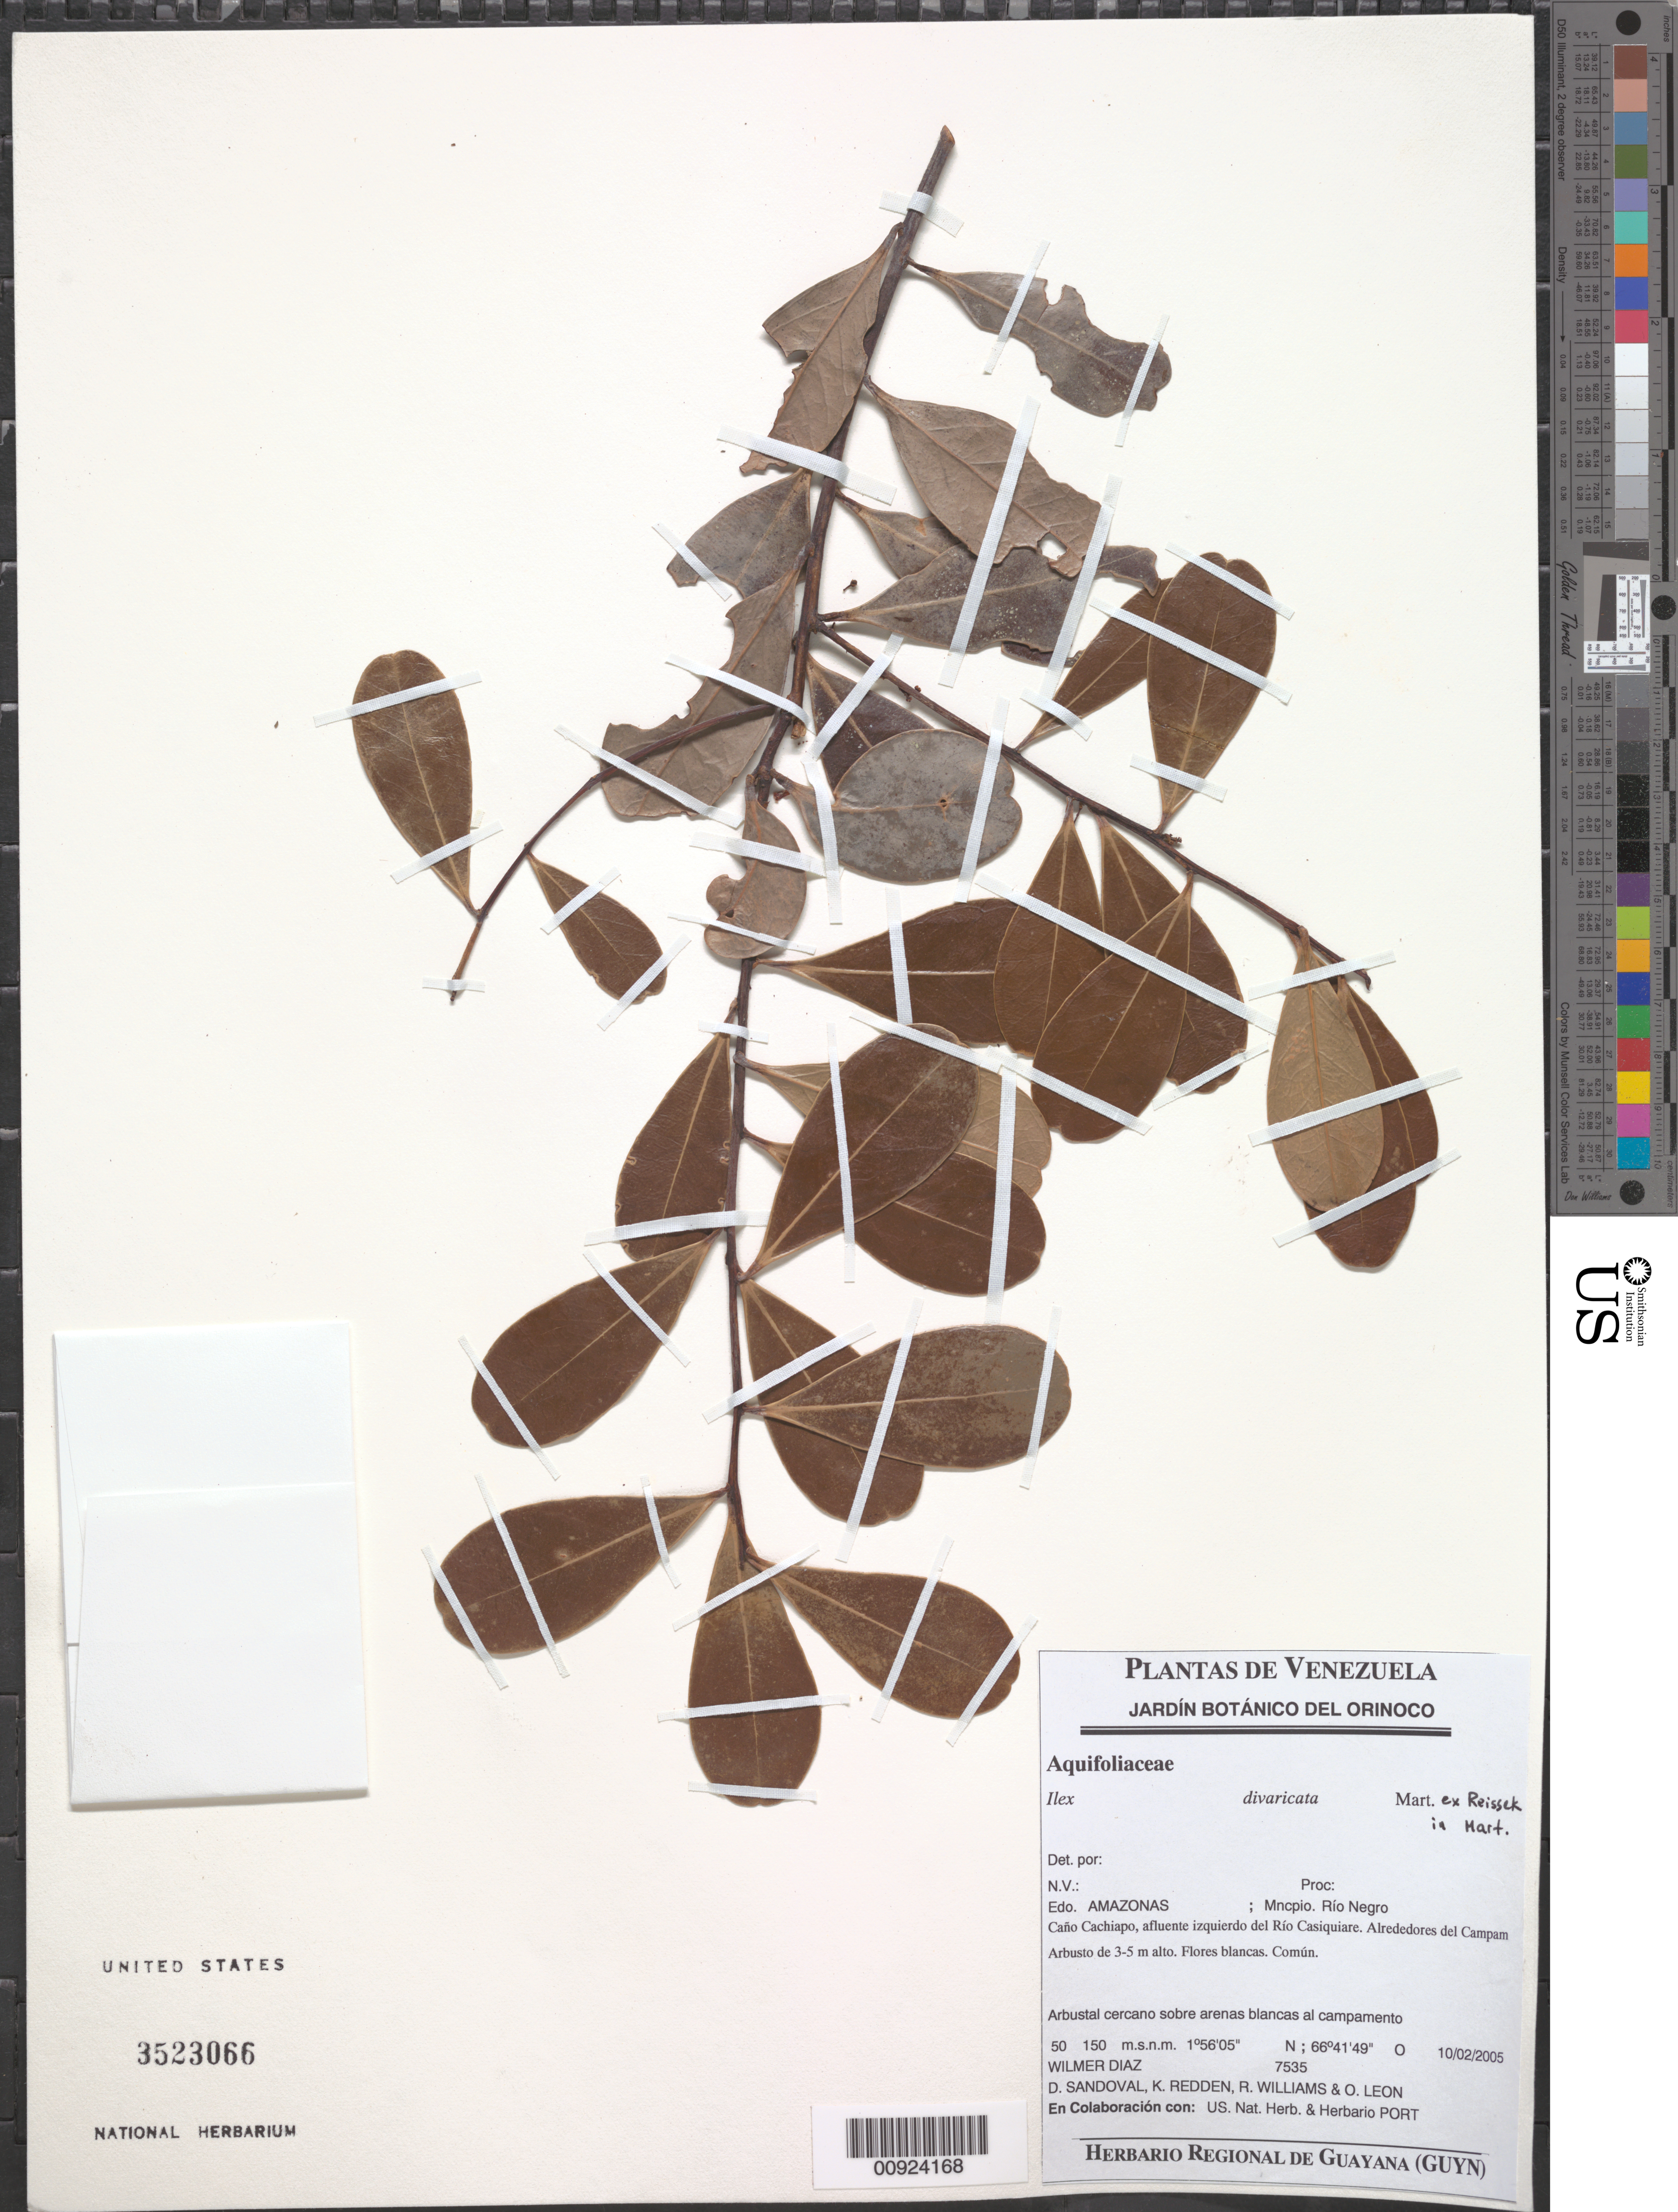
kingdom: Plantae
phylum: Tracheophyta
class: Magnoliopsida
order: Aquifoliales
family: Aquifoliaceae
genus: Ilex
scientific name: Ilex divaricata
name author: Mart. ex Reissek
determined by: Licata, A., (PORT), Univ. Nac. Exp. de los Llanos Ezequiel Zamora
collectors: W. Díaz P., D. Sandoval, K. M. Redden, R. Williams & O. León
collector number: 7535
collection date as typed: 10-Feb-05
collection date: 2005-02-10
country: Venezuela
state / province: Amazonas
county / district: Río Negro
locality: Caño Cachiapo, afluente del Río Casiquaire, alrededores del Campamento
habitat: Arbustal cercano sobre arenas blancas al campamento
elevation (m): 50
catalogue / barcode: US 3523066